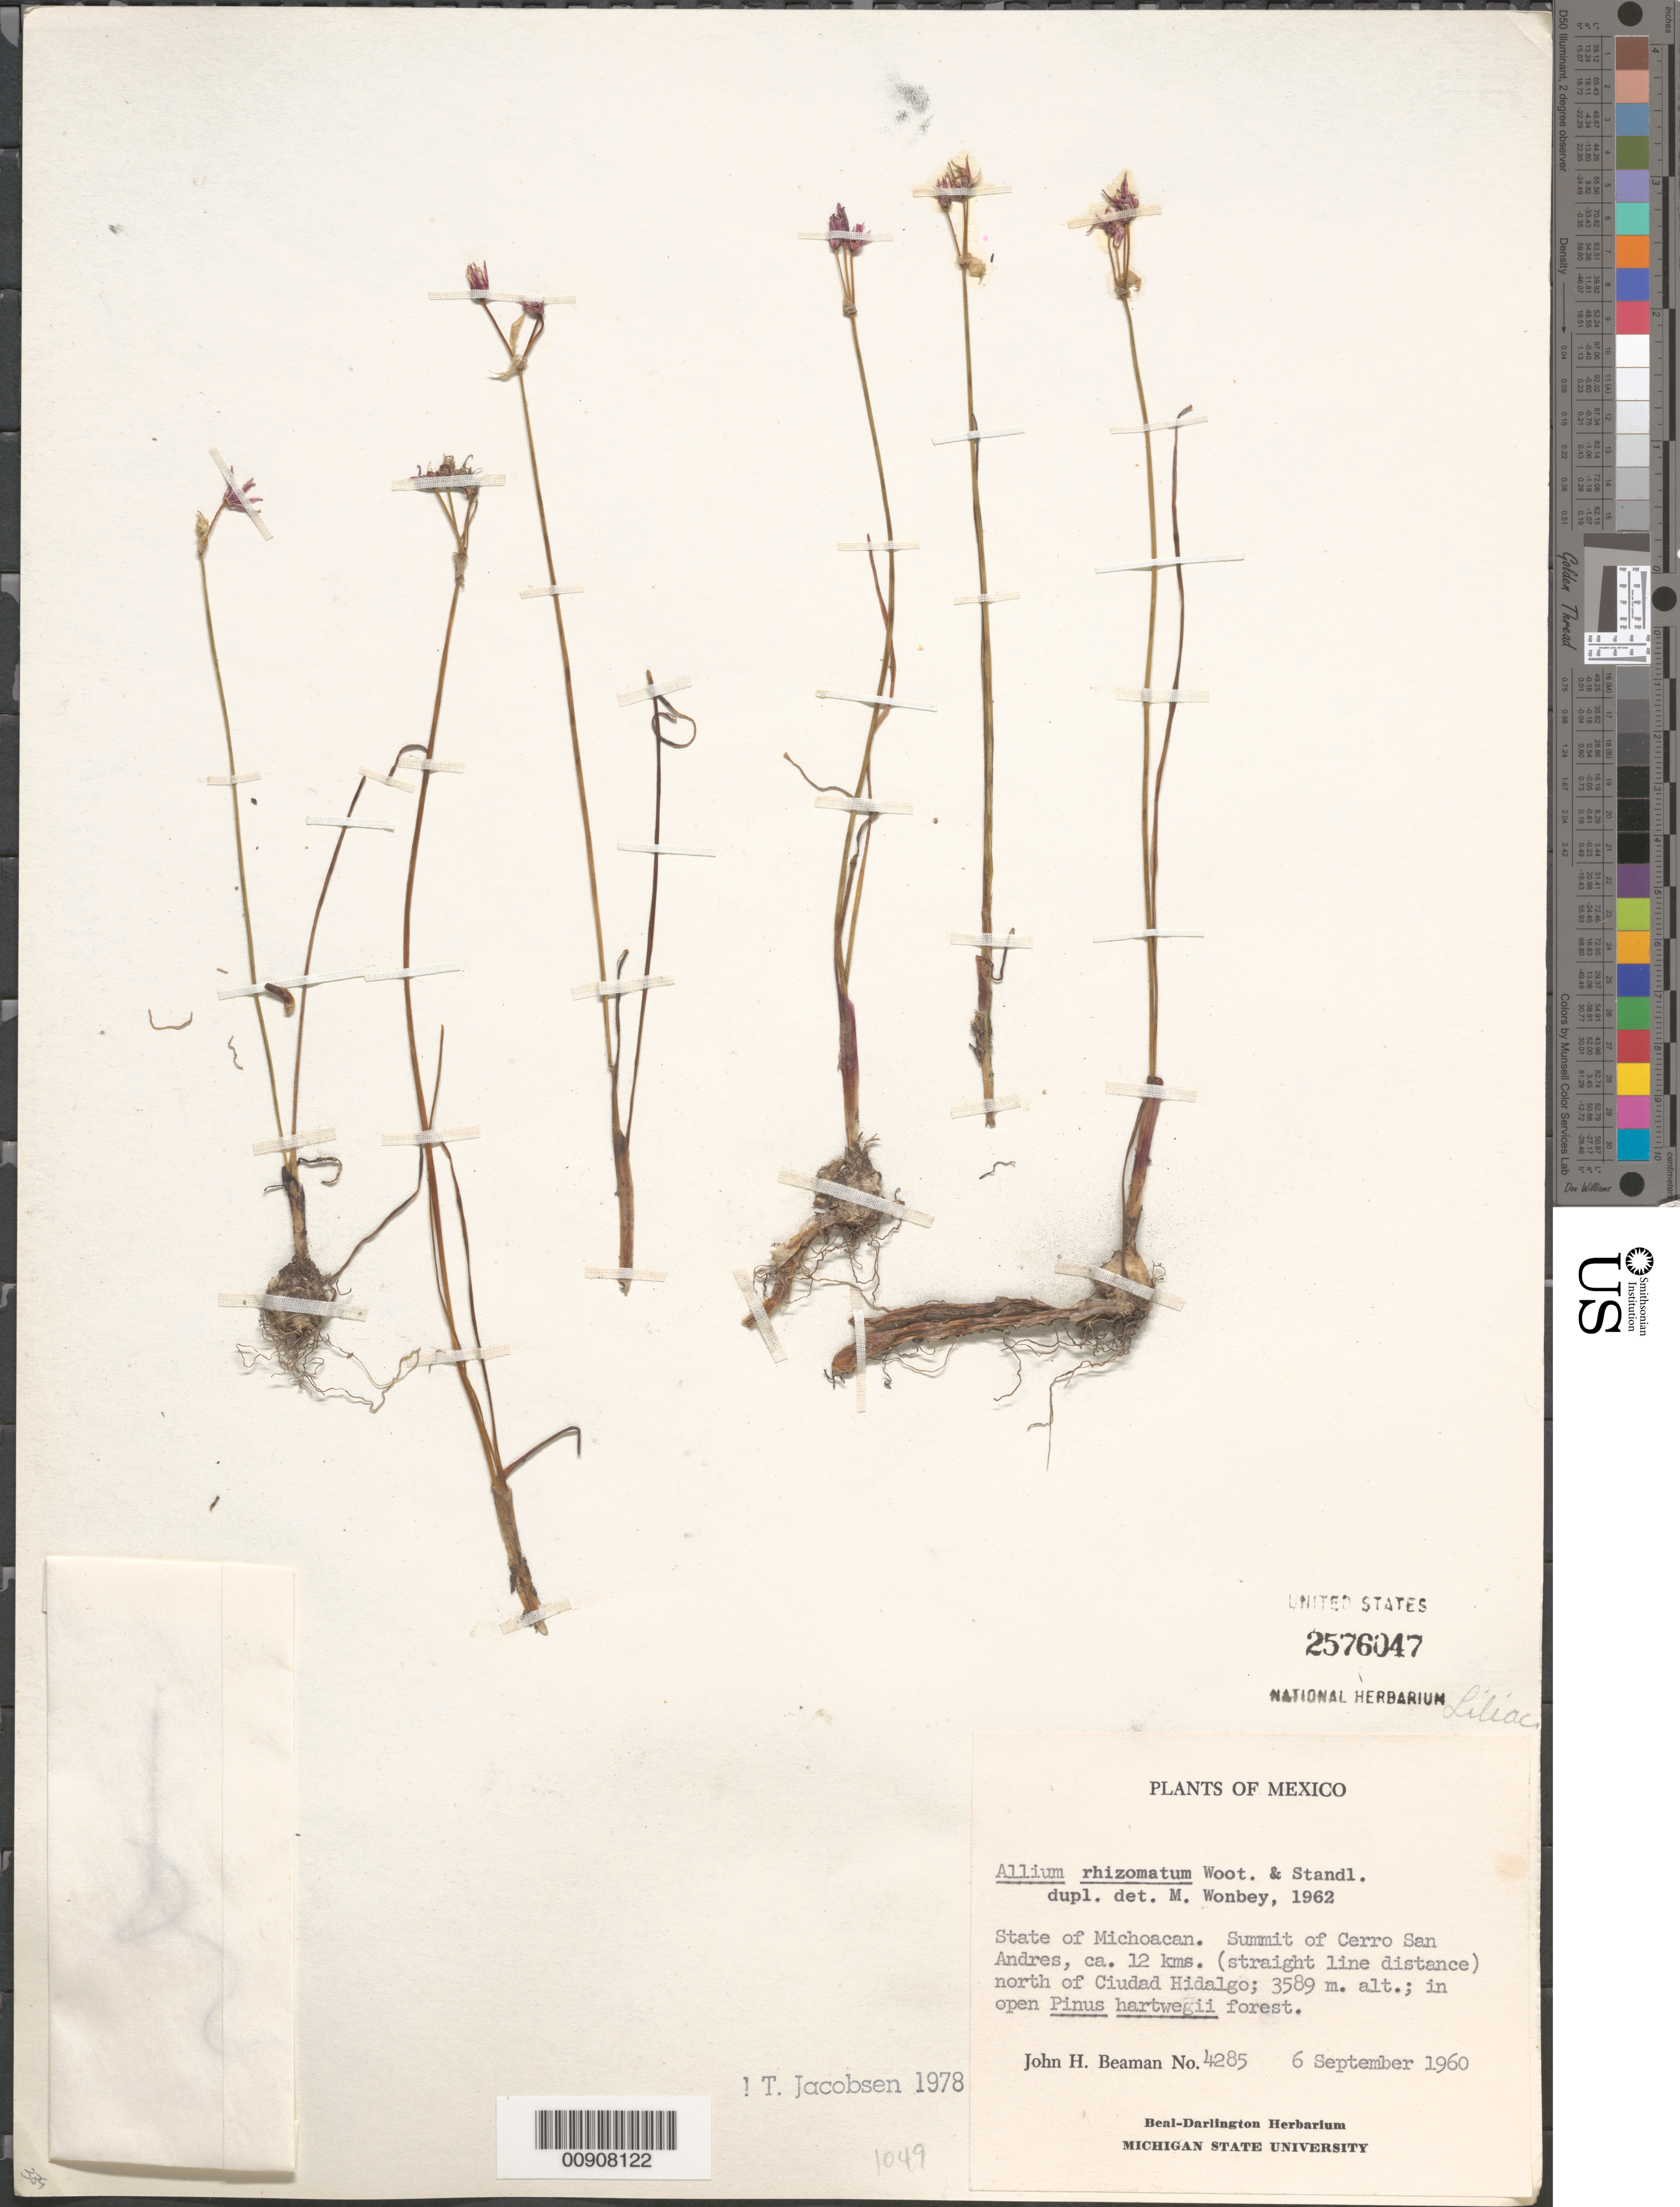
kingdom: Plantae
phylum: Tracheophyta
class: Liliopsida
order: Asparagales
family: Amaryllidaceae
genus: Allium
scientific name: Allium rhizomatum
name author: Wooton & Standl.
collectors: J. H. Beaman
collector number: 4285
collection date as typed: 06 Sep 1960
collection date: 1960-09-06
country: Mexico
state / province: Michoacán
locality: Summit of Cerro San Andrés, ca. 12 kms. (straight line distance) north of Ciudad Hidalgo.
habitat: In open Pinus hartwegii forest.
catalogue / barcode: US 2576047